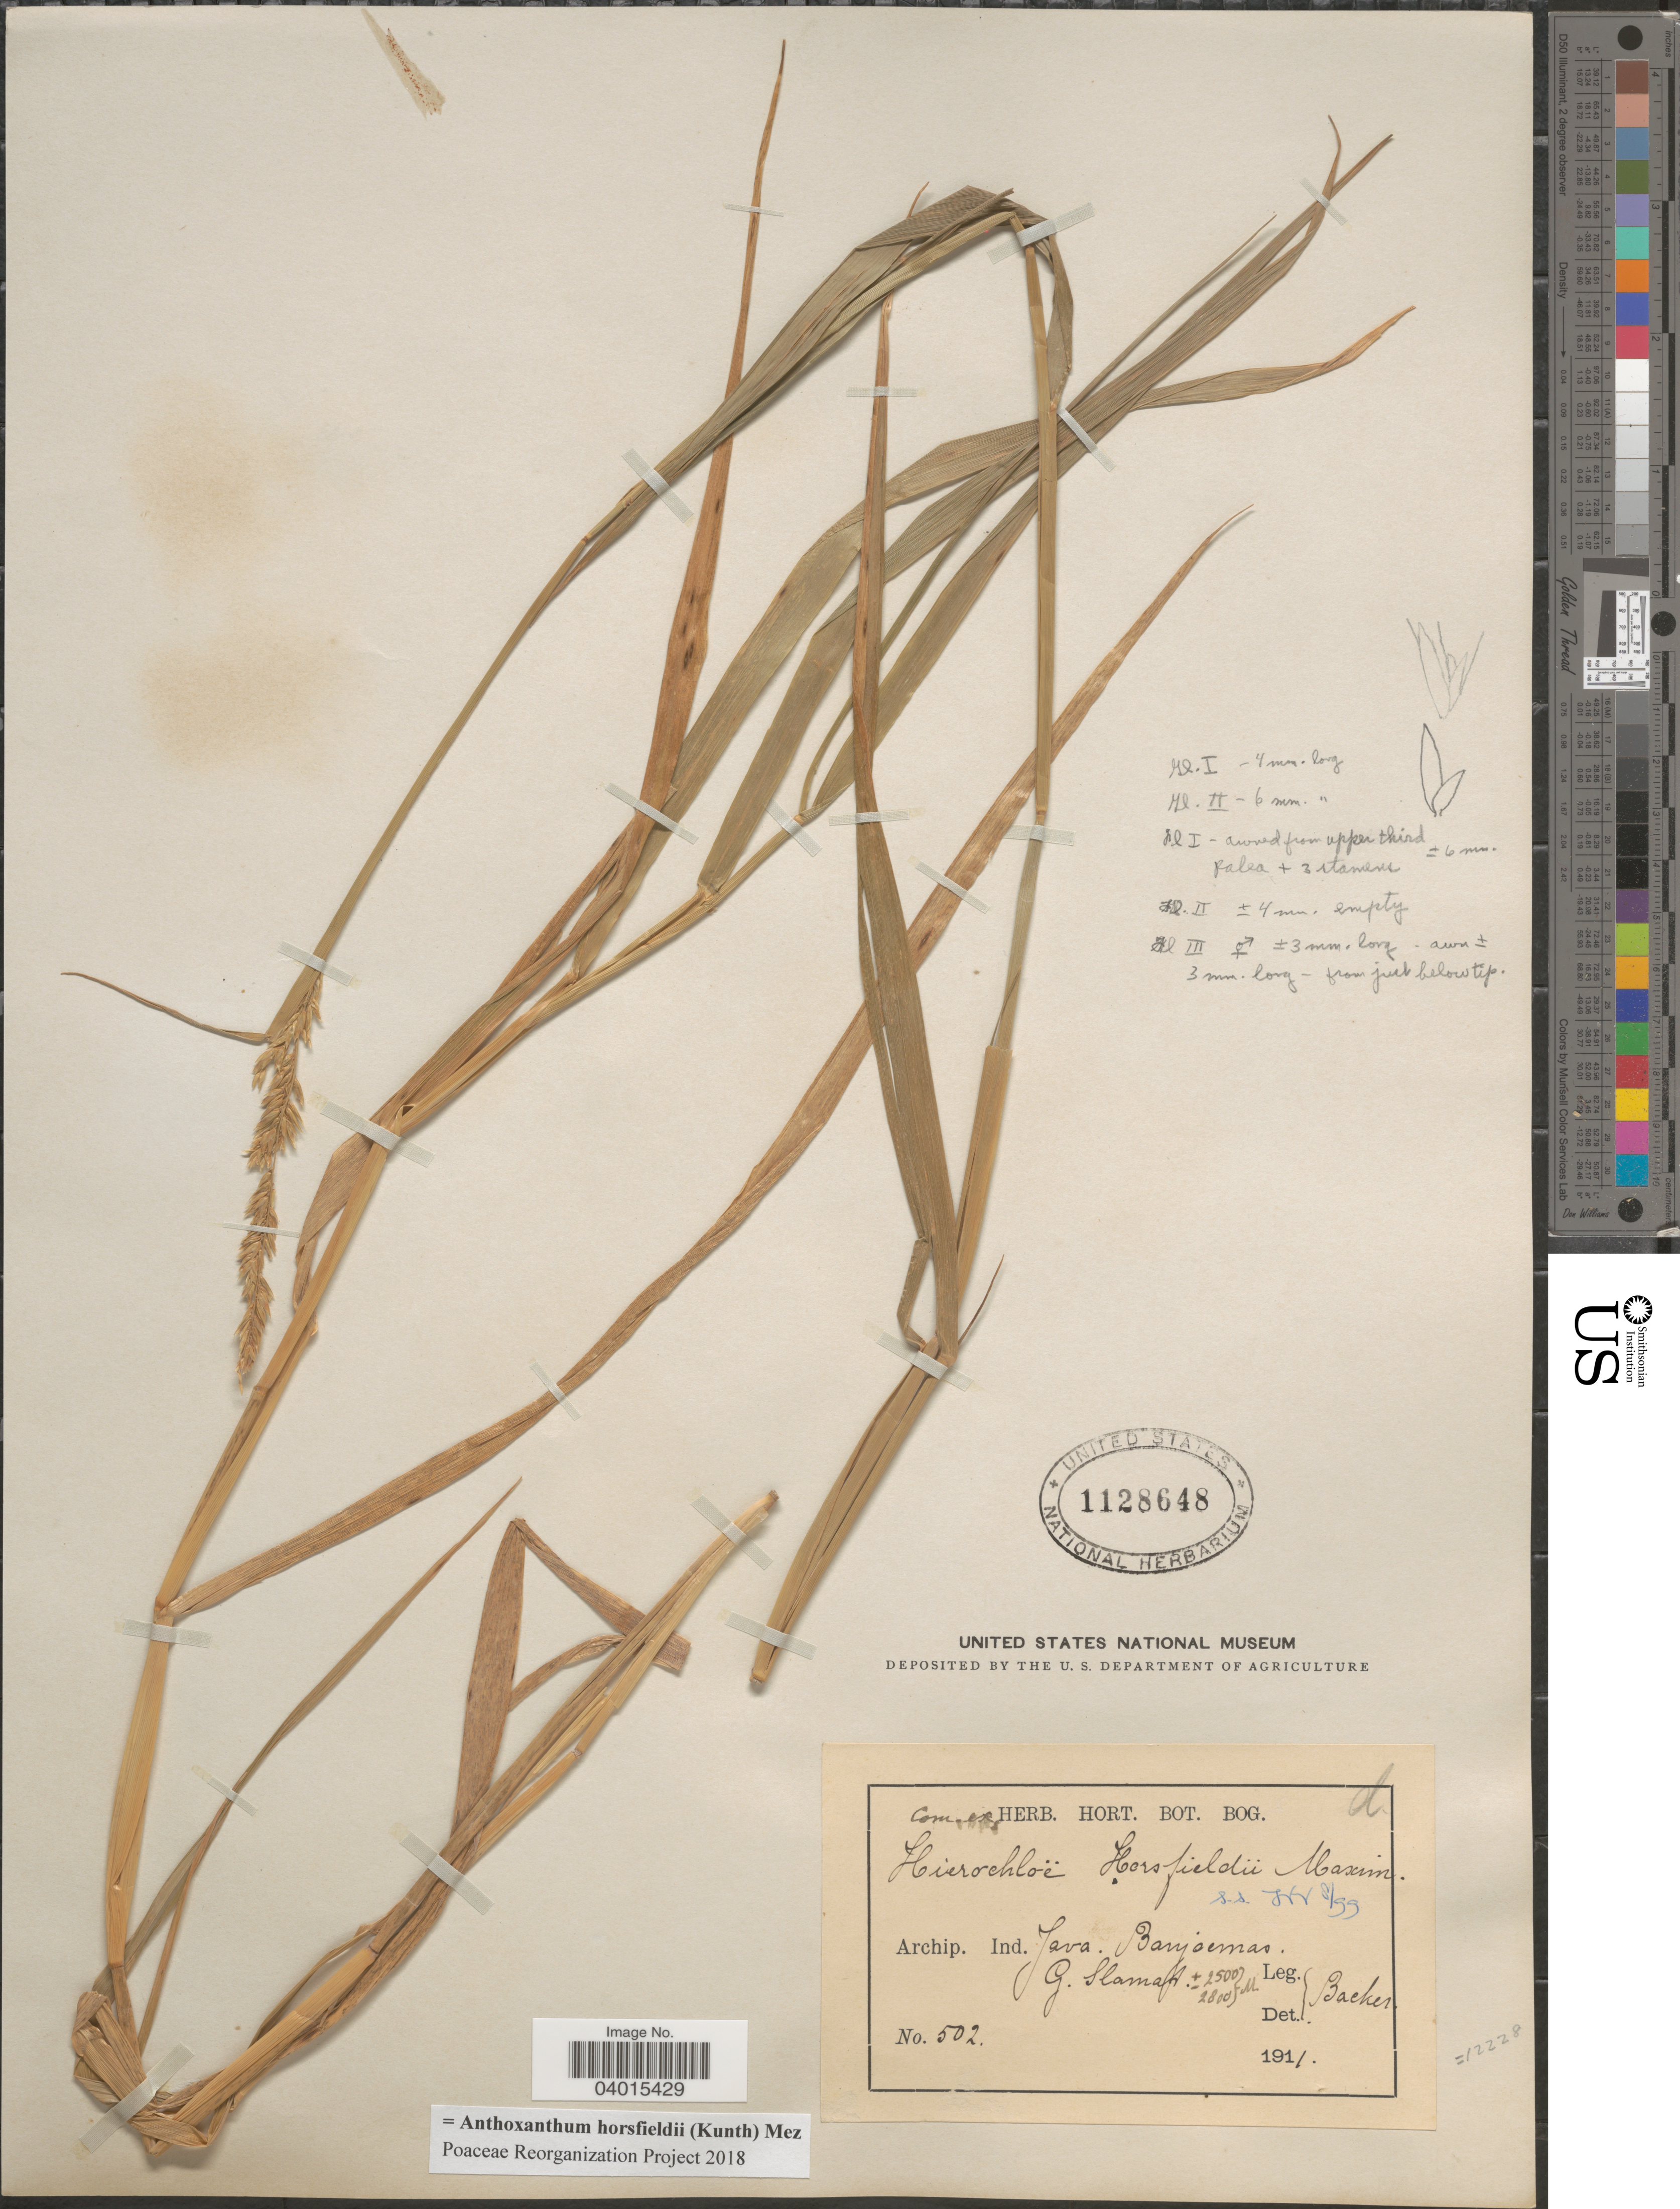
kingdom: Plantae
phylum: Tracheophyta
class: Liliopsida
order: Poales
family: Poaceae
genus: Anthoxanthum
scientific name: Anthoxanthum horsfieldii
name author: (Benn.) Mez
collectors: Backer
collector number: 502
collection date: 1911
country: Indonesia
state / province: Java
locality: Archip. Ind. Java. Banjoemas. G. Slamat.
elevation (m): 2500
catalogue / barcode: US 1128648